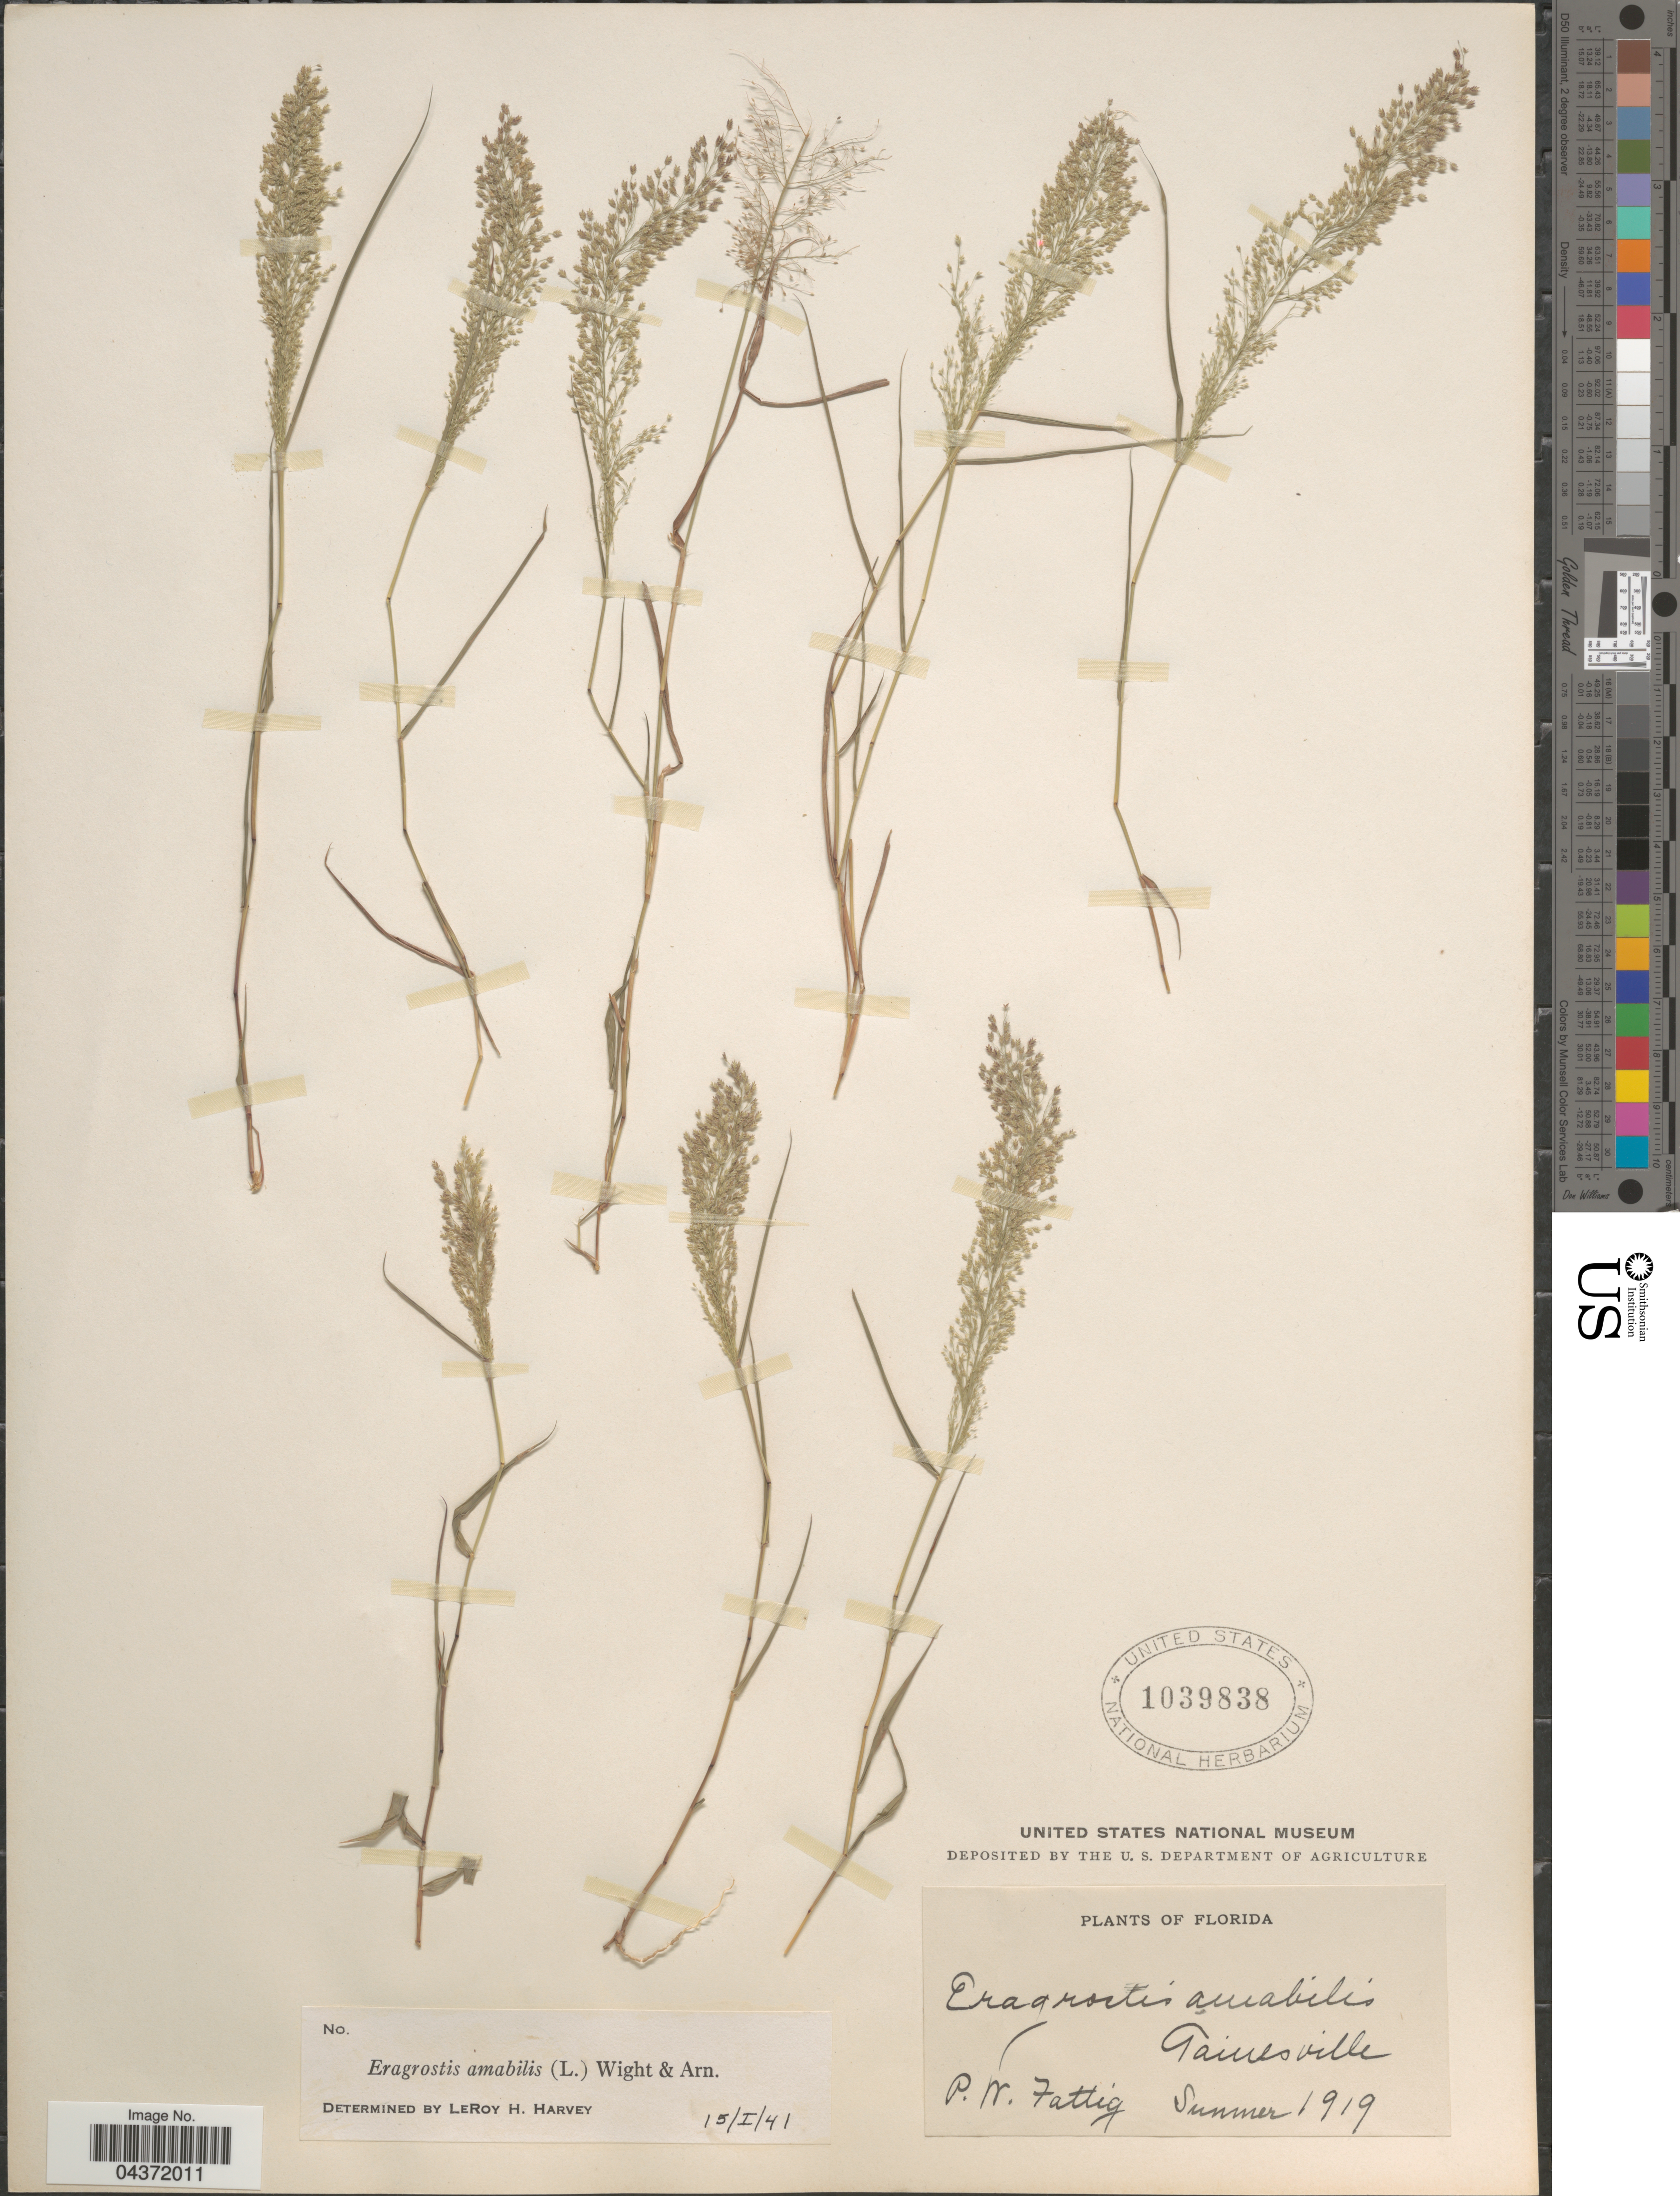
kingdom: Plantae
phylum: Tracheophyta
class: Liliopsida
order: Poales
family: Poaceae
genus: Eragrostis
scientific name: Eragrostis tenella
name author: (L.) P. Beauv. ex Roem. & Schult.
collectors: P. Fattig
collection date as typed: Summer 1919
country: United States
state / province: Florida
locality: Gainesville.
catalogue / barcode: US 1039838